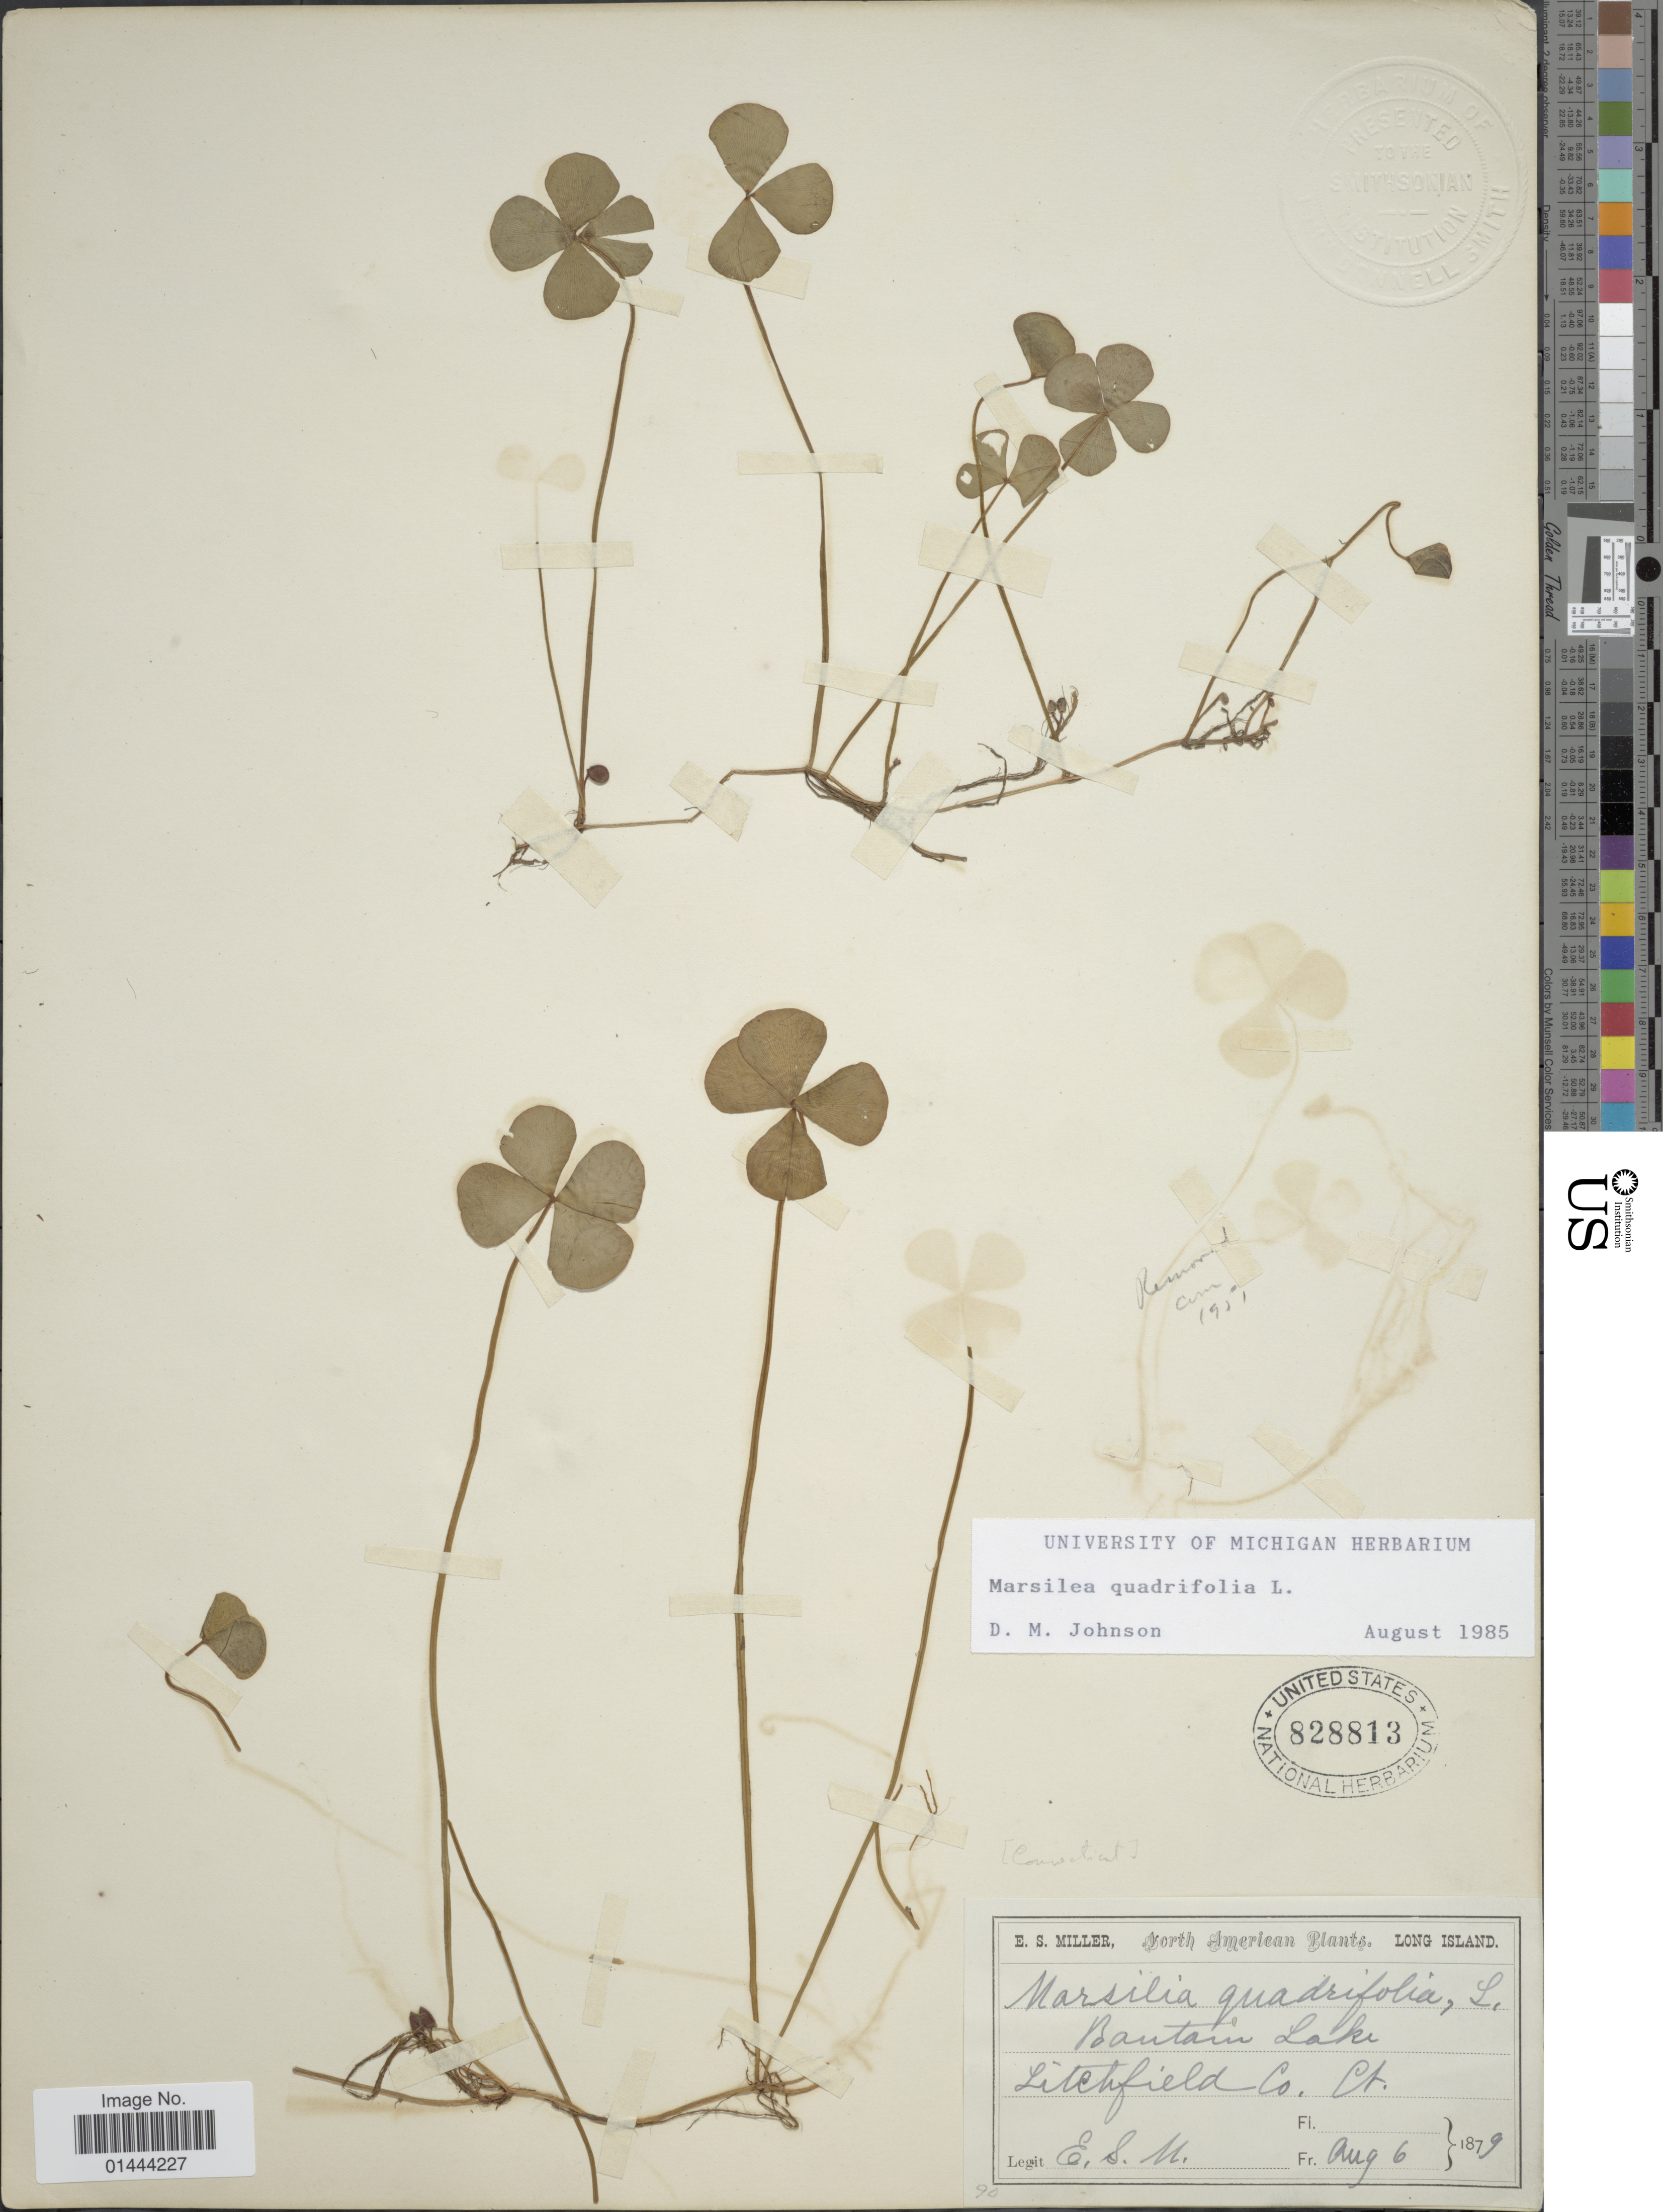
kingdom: Plantae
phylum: Tracheophyta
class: Polypodiopsida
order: Salviniales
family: Marsileaceae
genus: Marsilea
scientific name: Marsilea quadrifolia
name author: L.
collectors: E. S. Miller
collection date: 1879-08-06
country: United States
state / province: Connecticut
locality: Bantam Lake, Litchfield Co., North America.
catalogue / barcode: US 828813